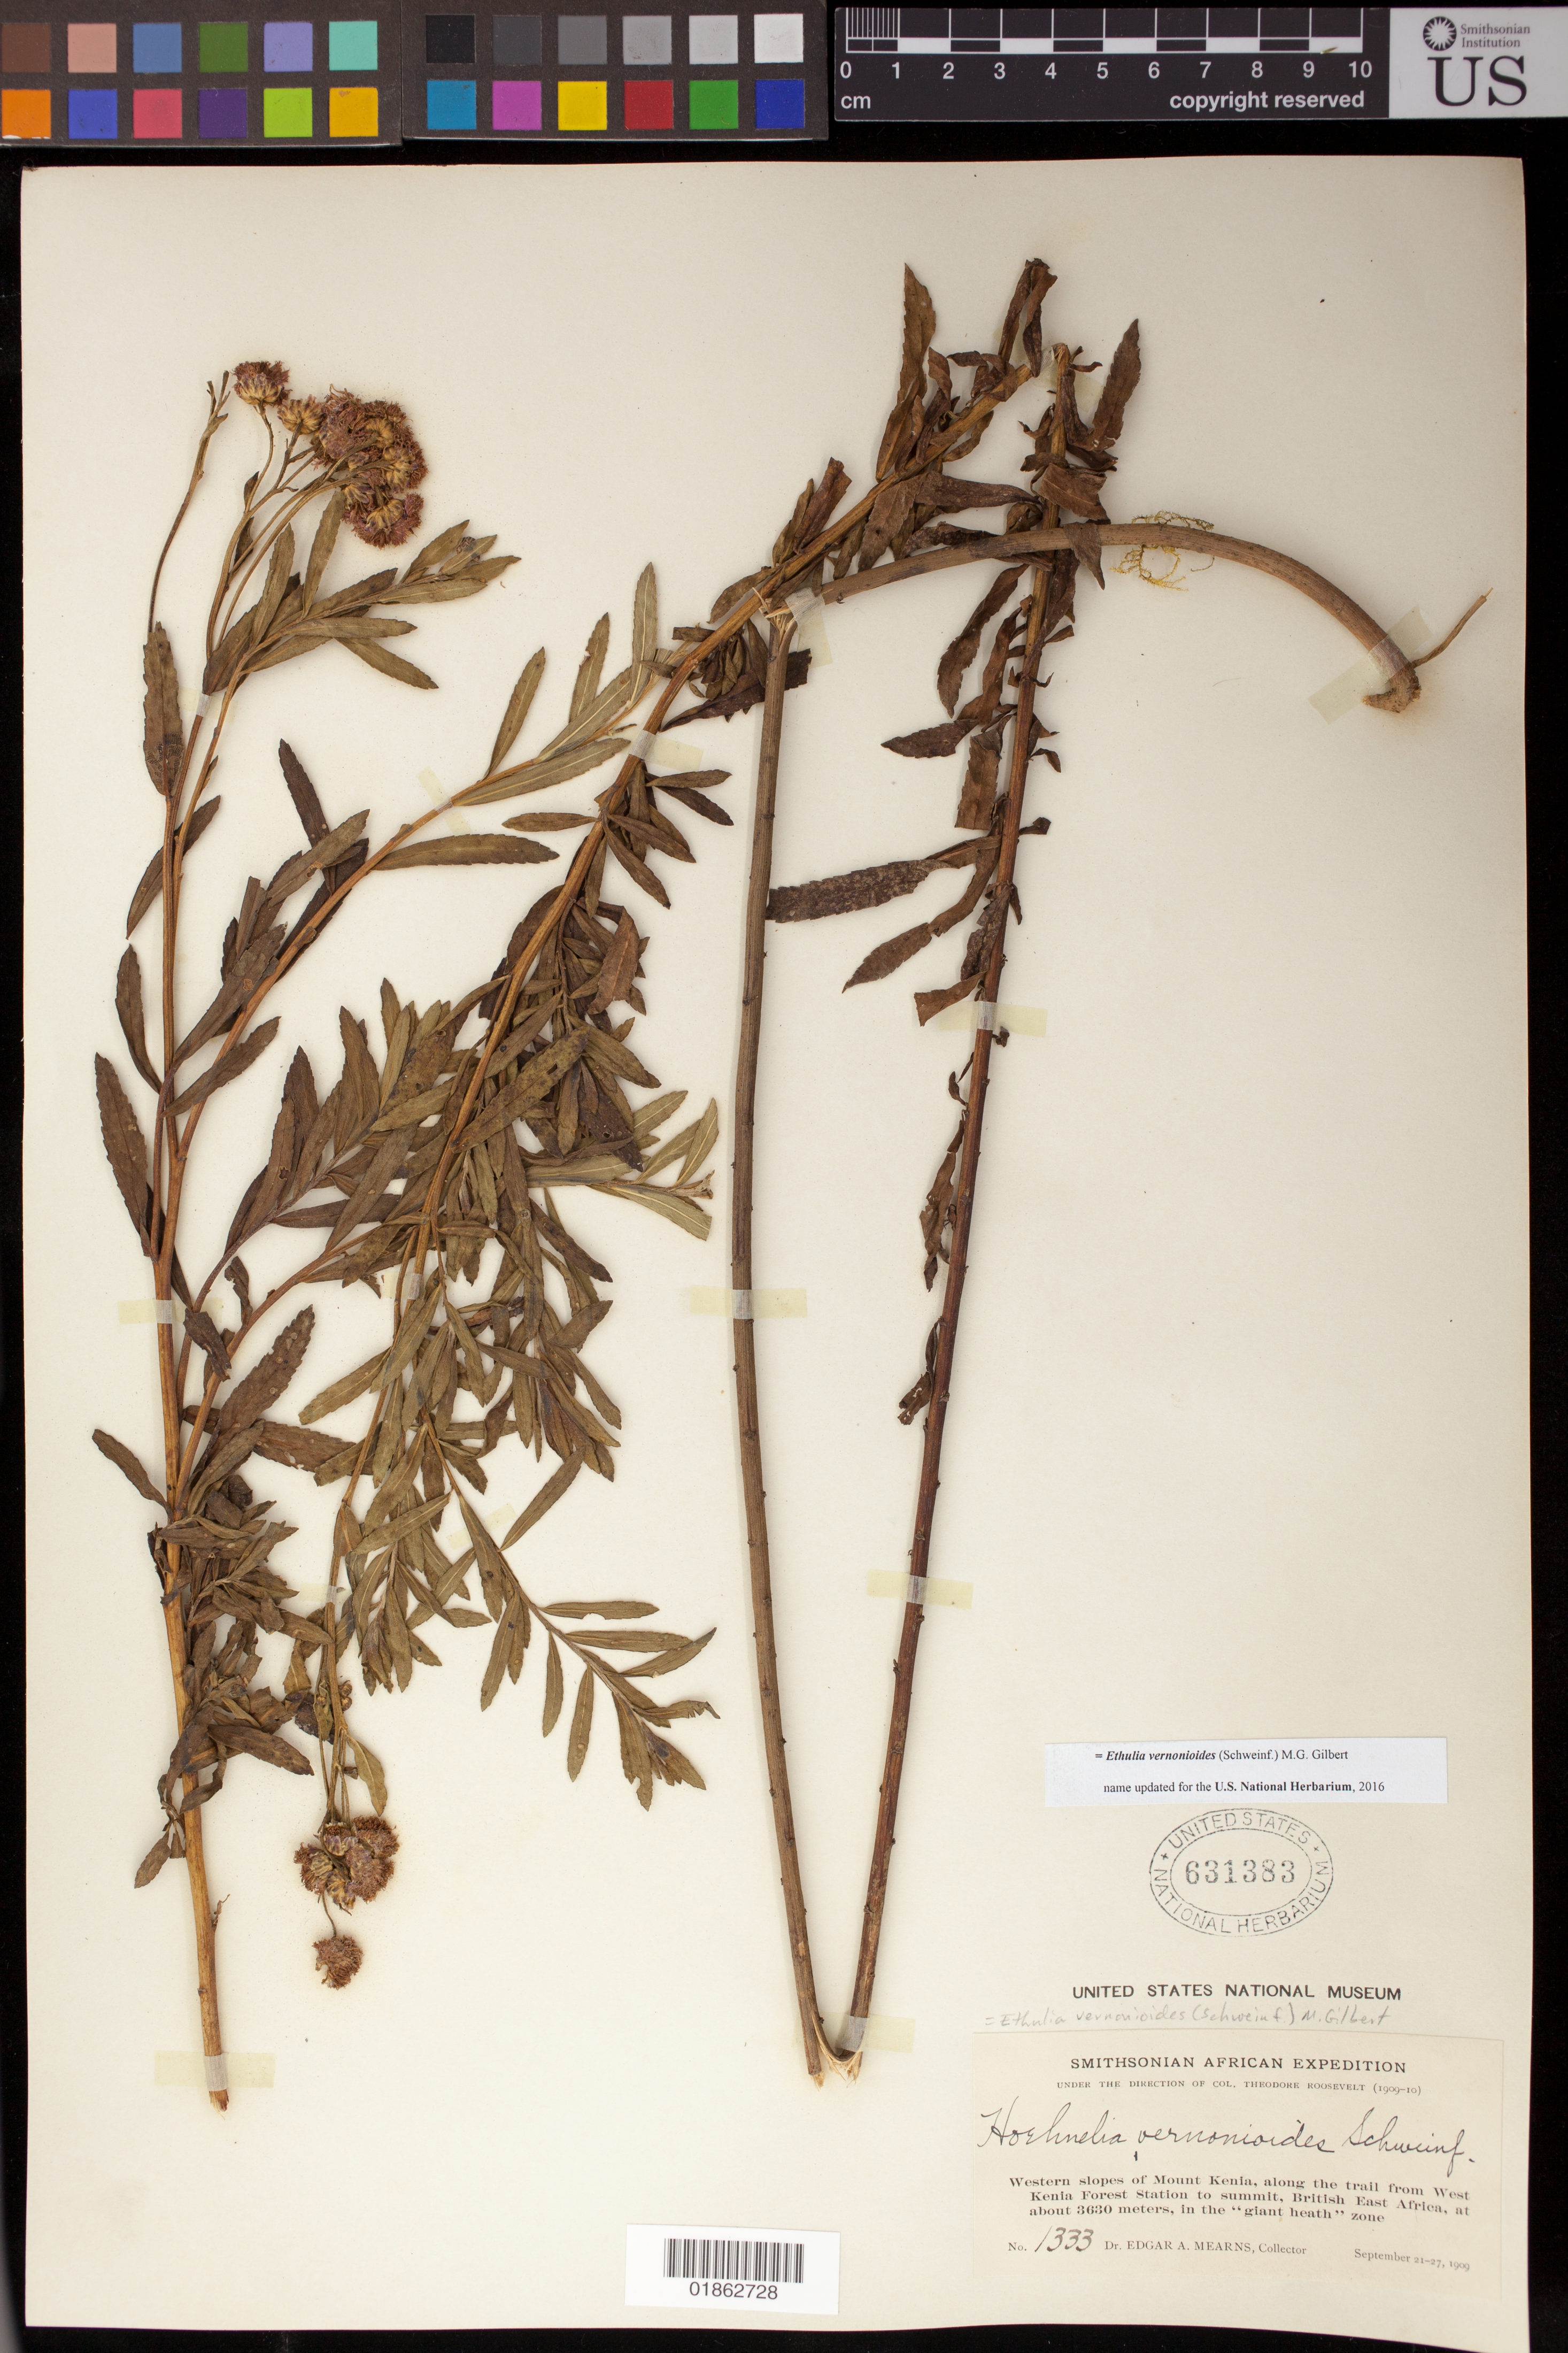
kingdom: Plantae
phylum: Tracheophyta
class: Magnoliopsida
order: Asterales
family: Asteraceae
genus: Ethulia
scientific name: Ethulia vernonioides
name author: (Schweinf.) M.G. Gilbert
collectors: E. A. Mearns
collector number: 1333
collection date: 1909-09-21/1909-09-27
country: Kenya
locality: Western slopes of Mount Kenia, along the trail from West Kenia Forest Station to summit, British East Africa, in the "giant heath" zone.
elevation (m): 3630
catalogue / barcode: US 631383